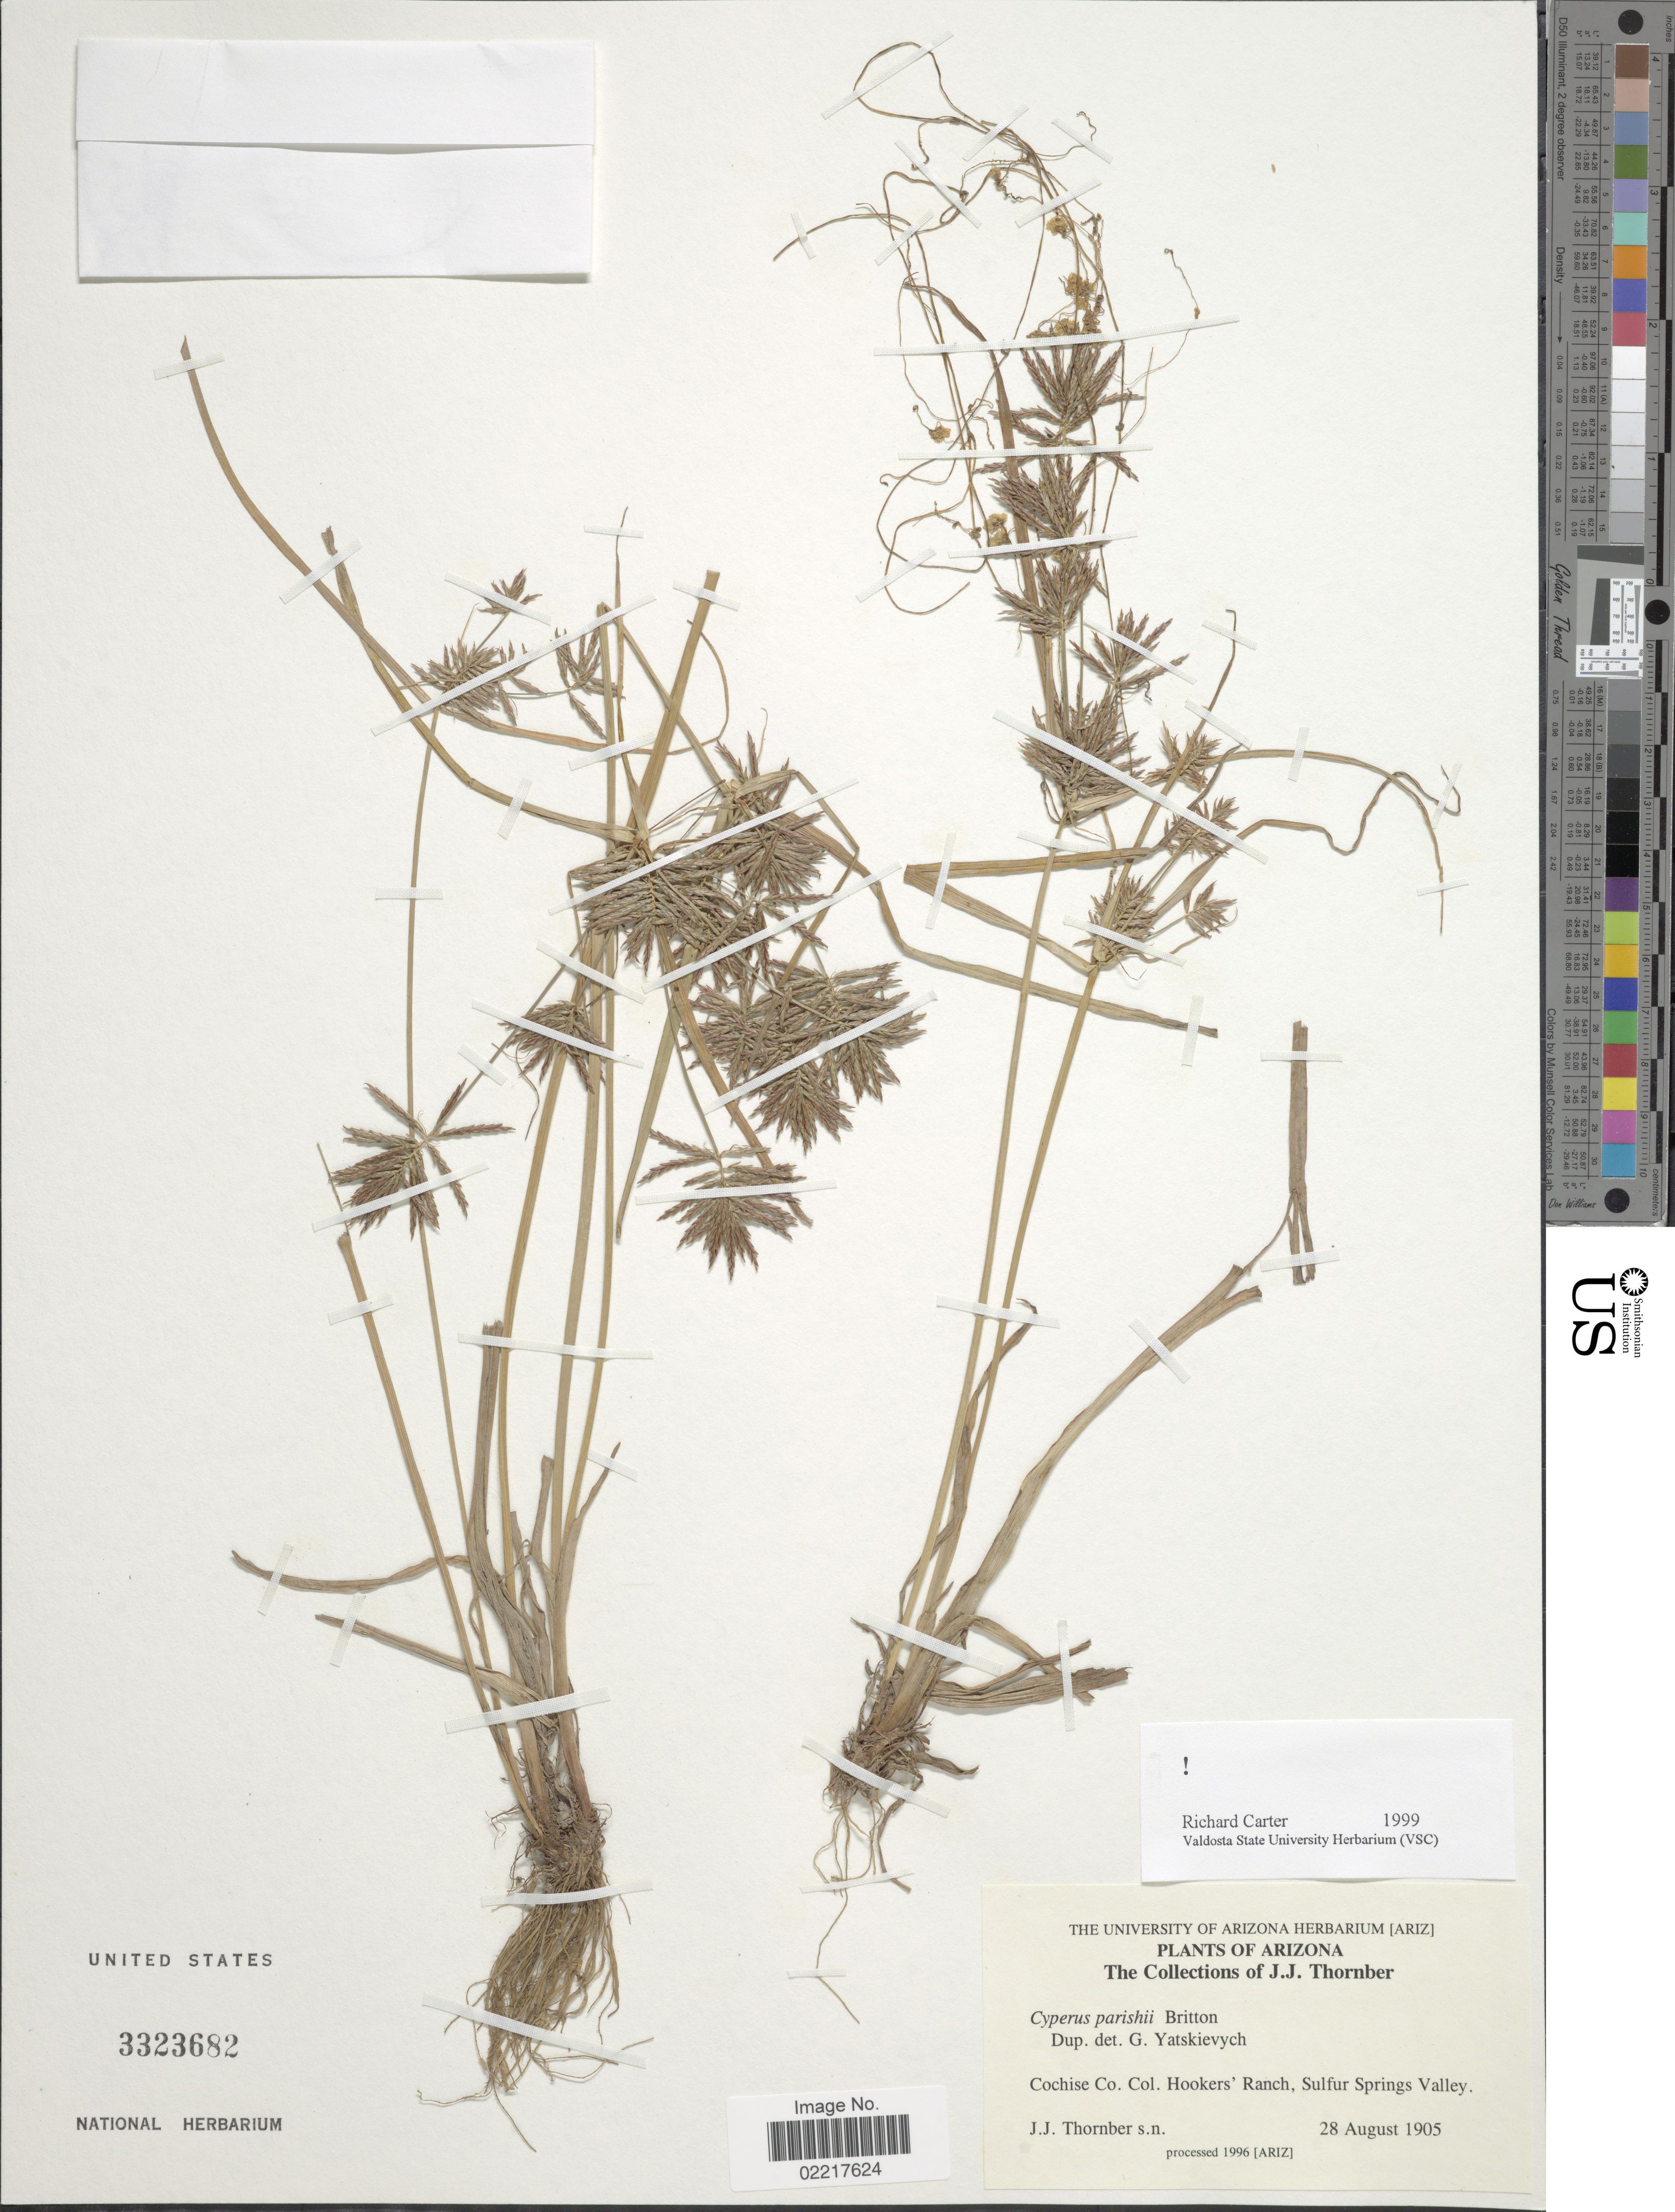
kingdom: Plantae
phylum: Tracheophyta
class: Liliopsida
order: Poales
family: Cyperaceae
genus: Cyperus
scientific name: Cyperus parishii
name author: Britton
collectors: J. Thornber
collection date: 1905-08-28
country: United States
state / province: Arizona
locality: Cochise Co. Col. Hookes'Ranch, Sulfur Springs Valley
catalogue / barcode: US 3323682